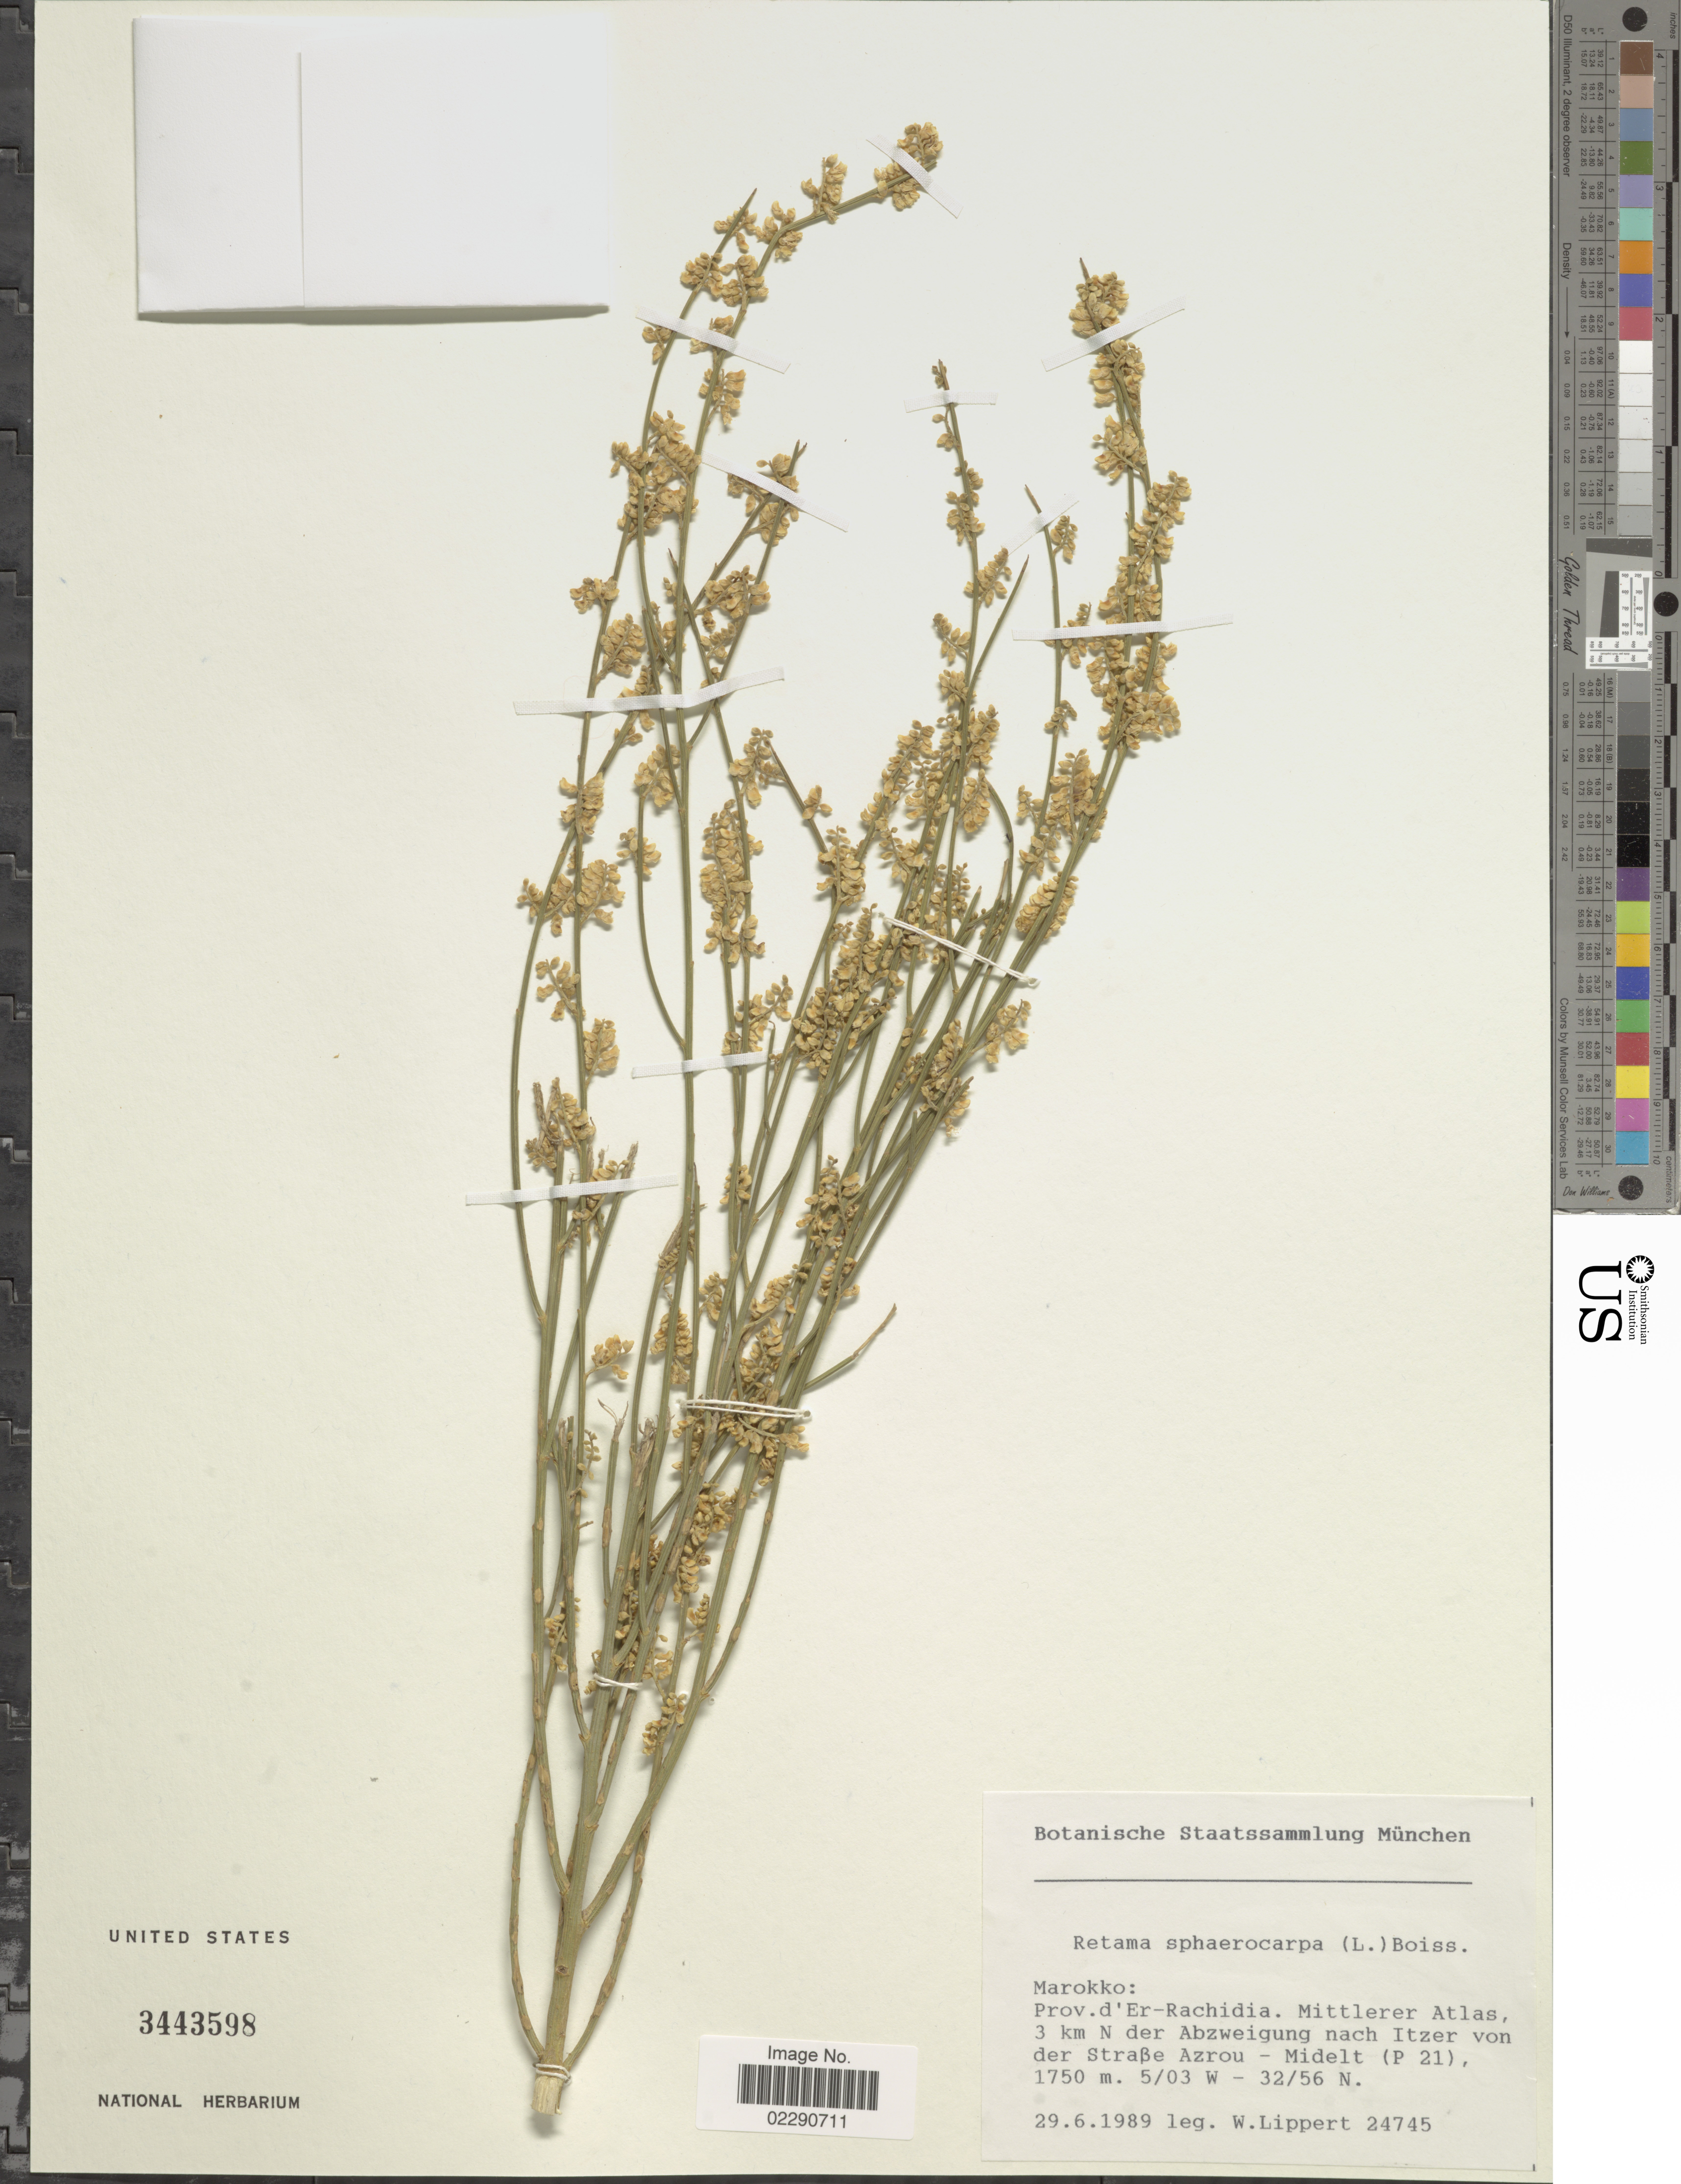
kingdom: Plantae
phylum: Tracheophyta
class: Magnoliopsida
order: Fabales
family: Fabaceae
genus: Retama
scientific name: Retama sphaerocarpa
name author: (L.) Boiss.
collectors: W. Lippert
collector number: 24745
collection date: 1989-06-29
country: Morocco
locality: Prov. d'Er-Rachidia, Mittlerer Atlas, 3 km N der Abzwigung nach Itzer von der Strabe Azrou-Midelt (P21)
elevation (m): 1750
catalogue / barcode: US 3443598